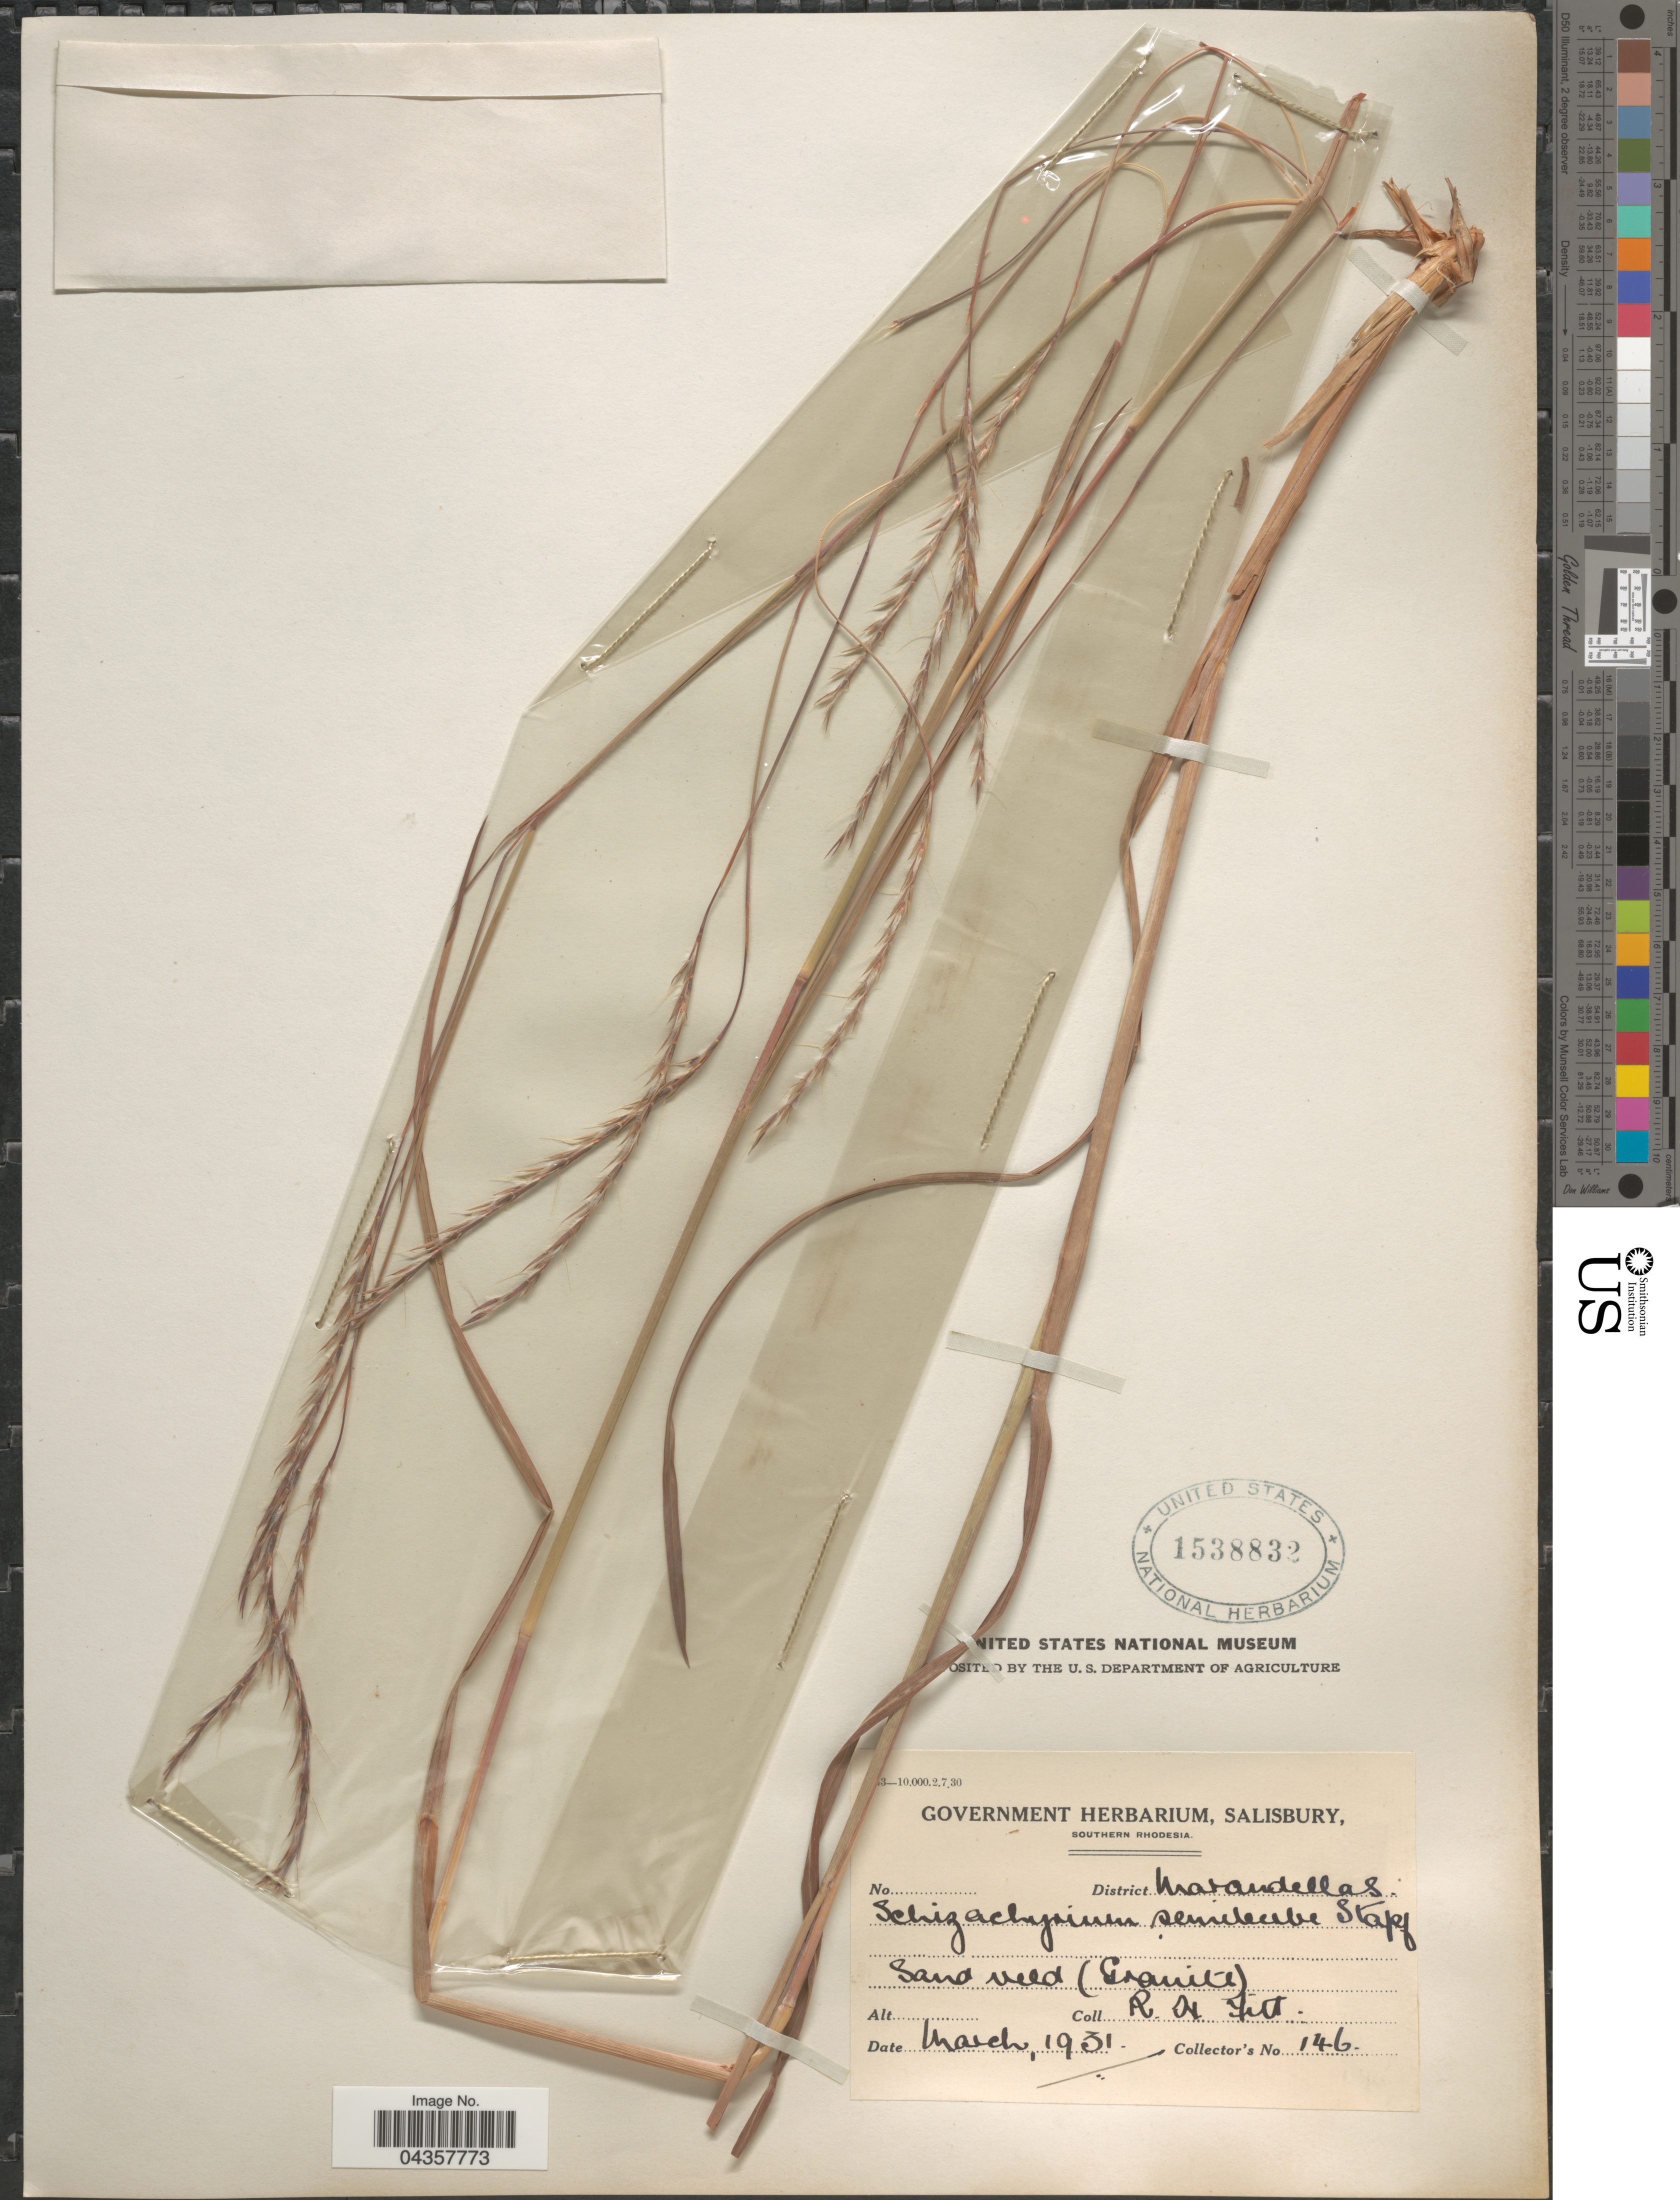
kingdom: Plantae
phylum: Tracheophyta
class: Liliopsida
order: Poales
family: Poaceae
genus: Schizachyrium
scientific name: Schizachyrium sanguineum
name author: (Retz.) Alston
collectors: R. Fitt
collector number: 146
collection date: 1931-03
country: Zimbabwe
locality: Southern Rhodesia. District Marandellas.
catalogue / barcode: US 1538832